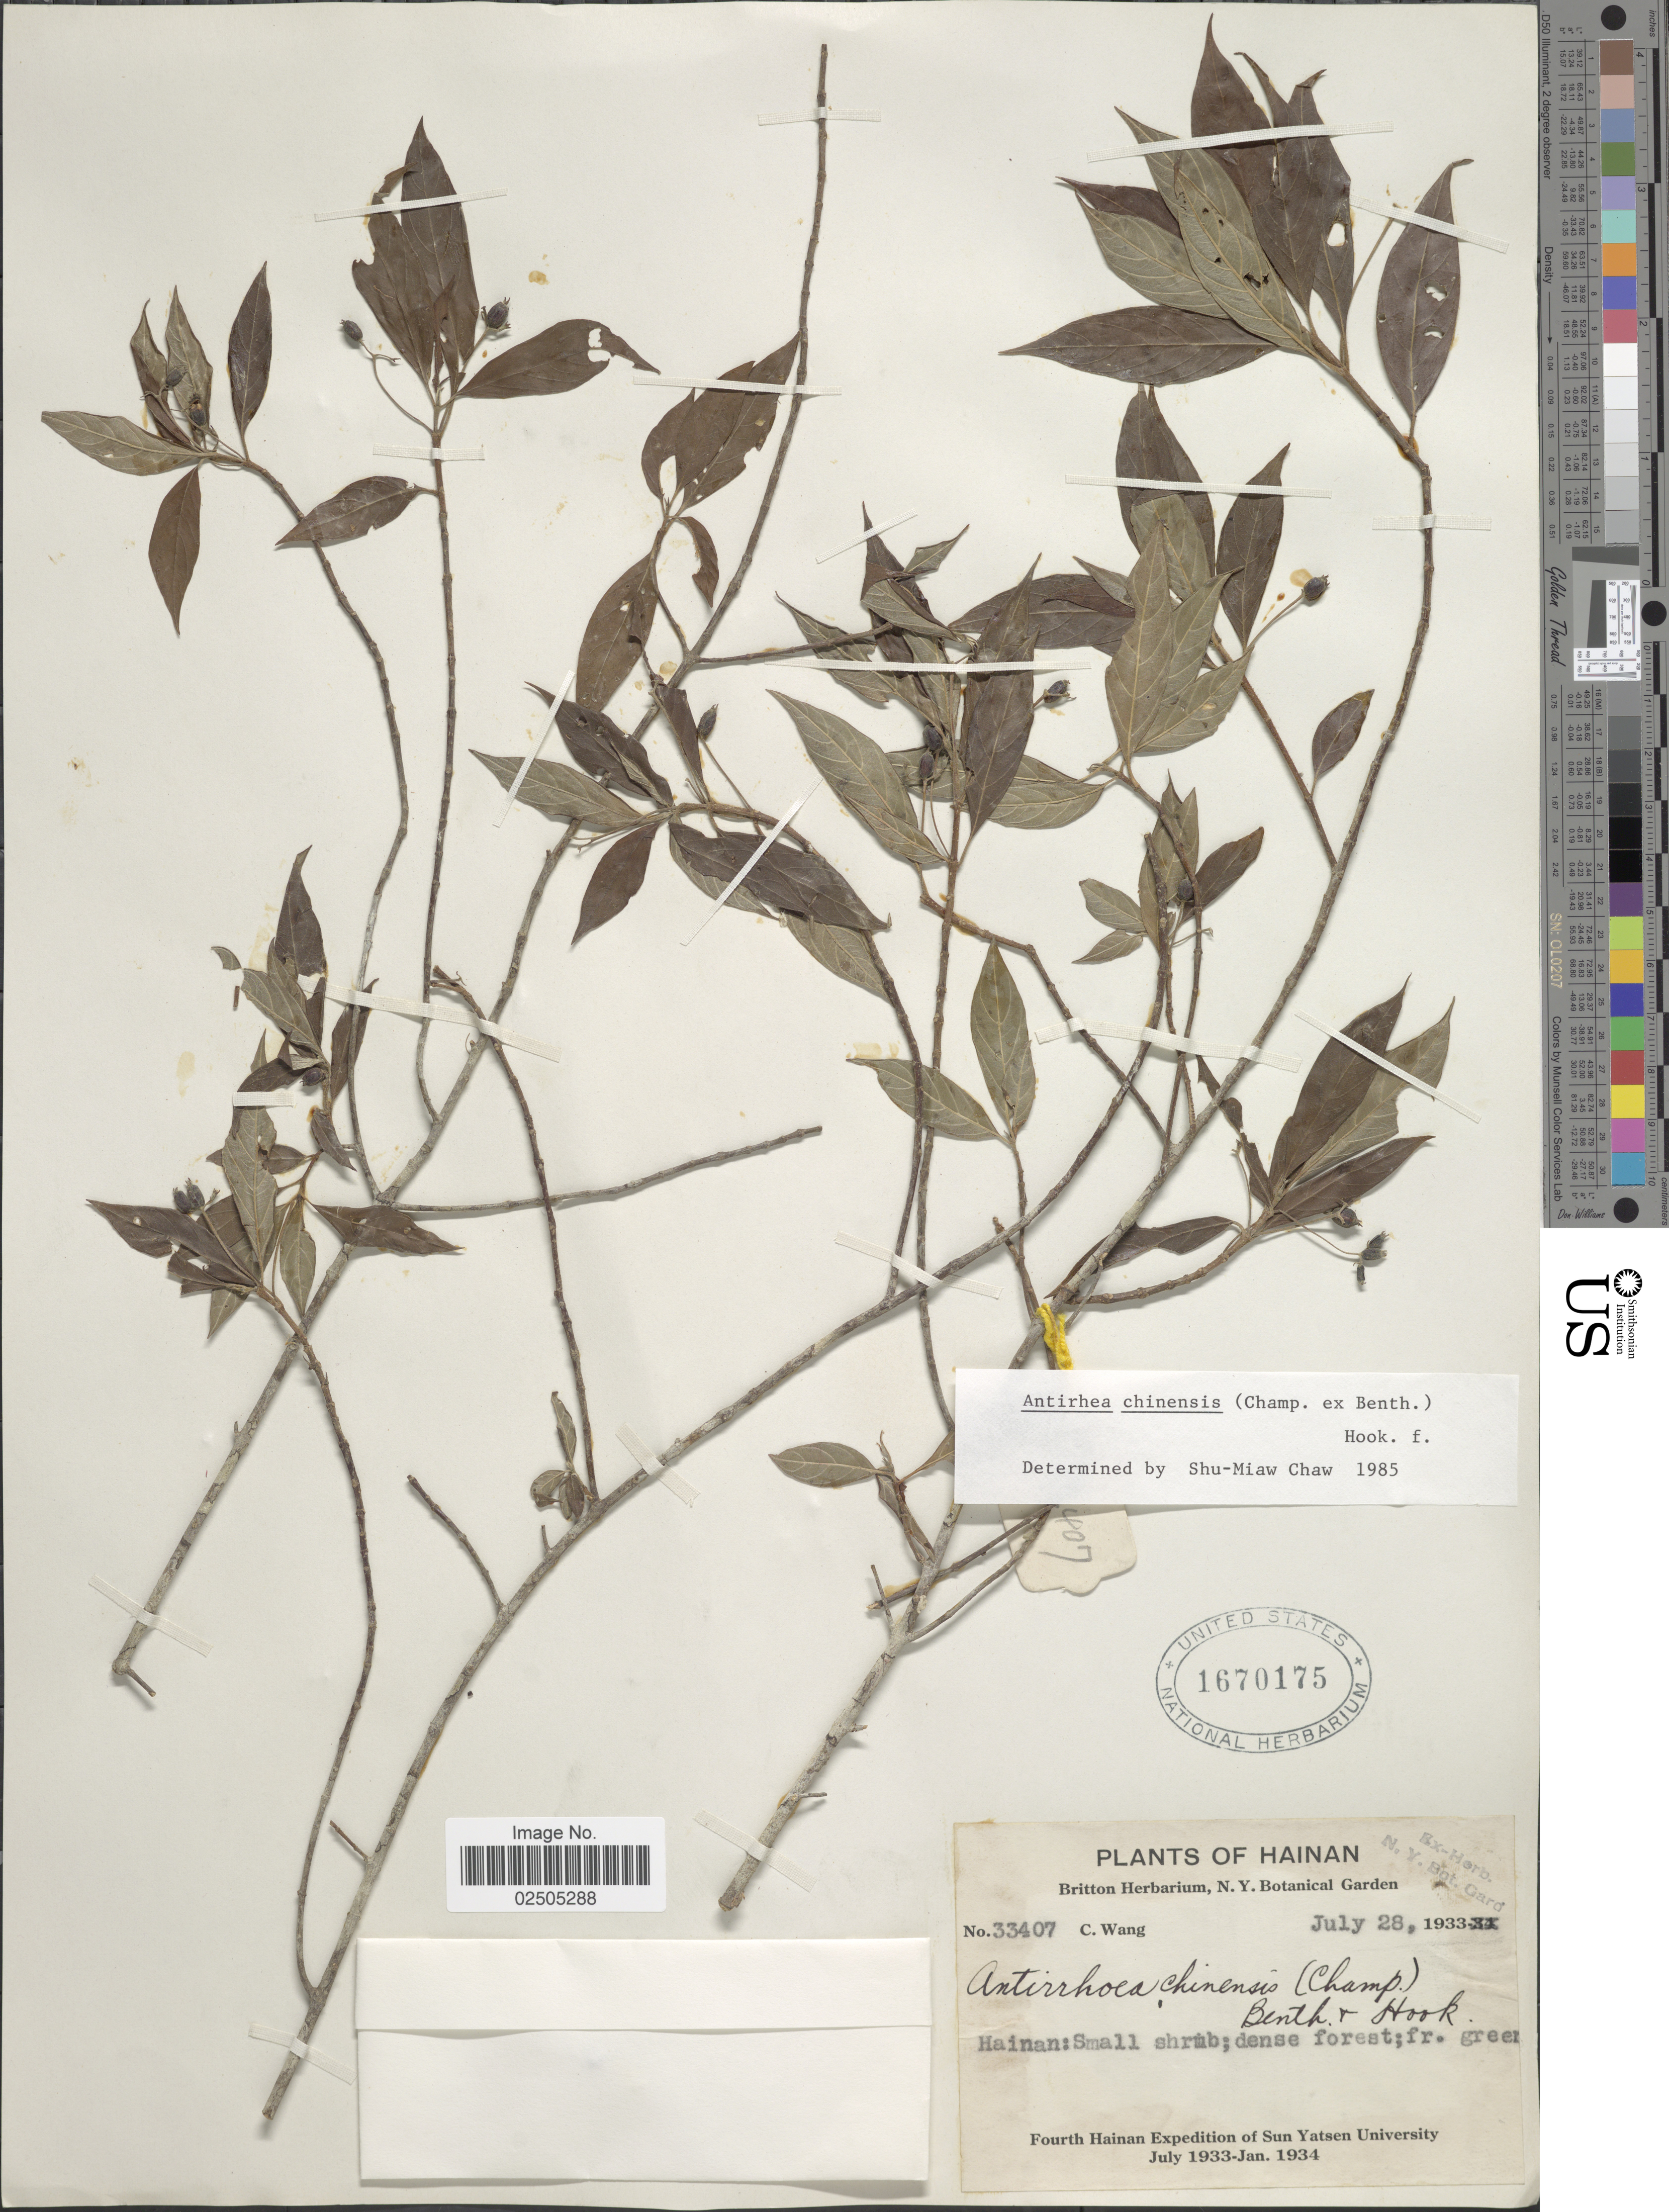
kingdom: Plantae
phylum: Tracheophyta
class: Magnoliopsida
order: Gentianales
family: Rubiaceae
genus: Antirhea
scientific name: Antirhea chinensis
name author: (Champ. ex Benth.) Benth. & Hook. f. ex F.B. Forbes & Hemsl.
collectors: C. Wang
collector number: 33407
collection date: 1933-07-28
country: China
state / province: Hainan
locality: Hainan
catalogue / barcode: US 1670175